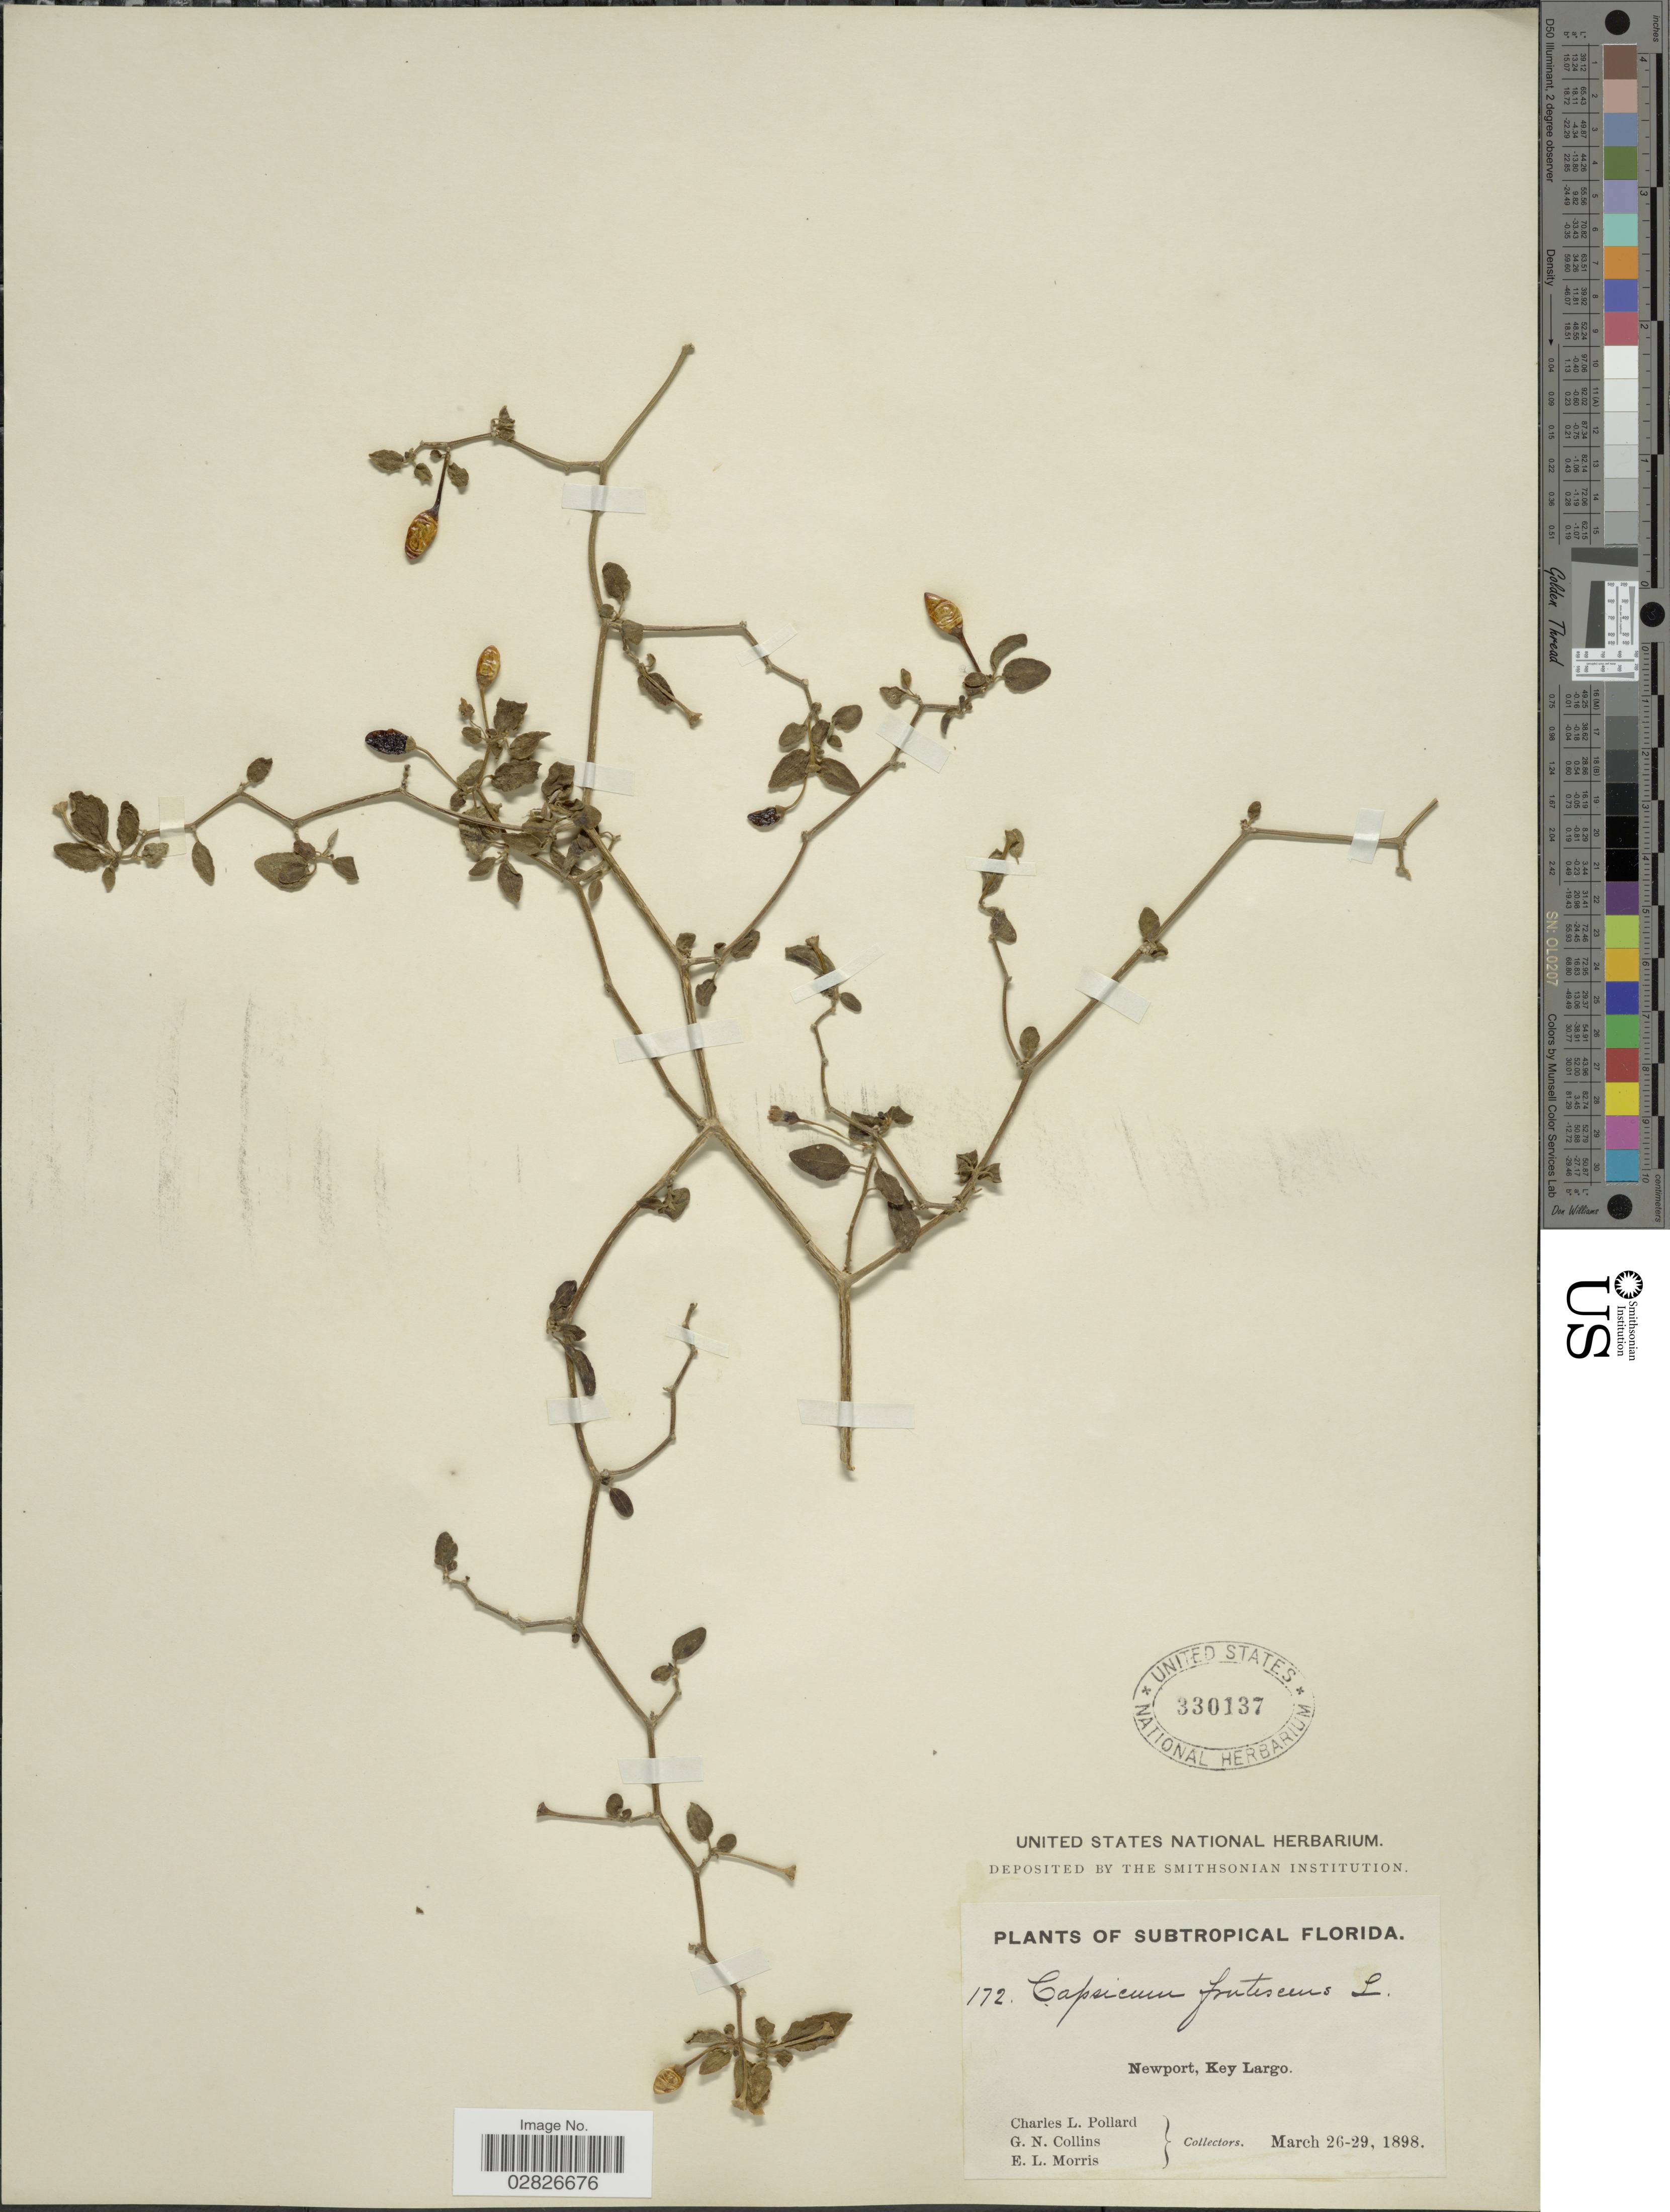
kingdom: Plantae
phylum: Tracheophyta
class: Magnoliopsida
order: Solanales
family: Solanaceae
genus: Capsicum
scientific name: Capsicum frutescens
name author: L.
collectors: C. L. Pollard, G. Collins & E. Morris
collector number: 172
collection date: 1898-03-26/1898-03-29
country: United States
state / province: Florida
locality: Subtropical Florida, Newport, Key Largo.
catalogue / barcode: US 330137